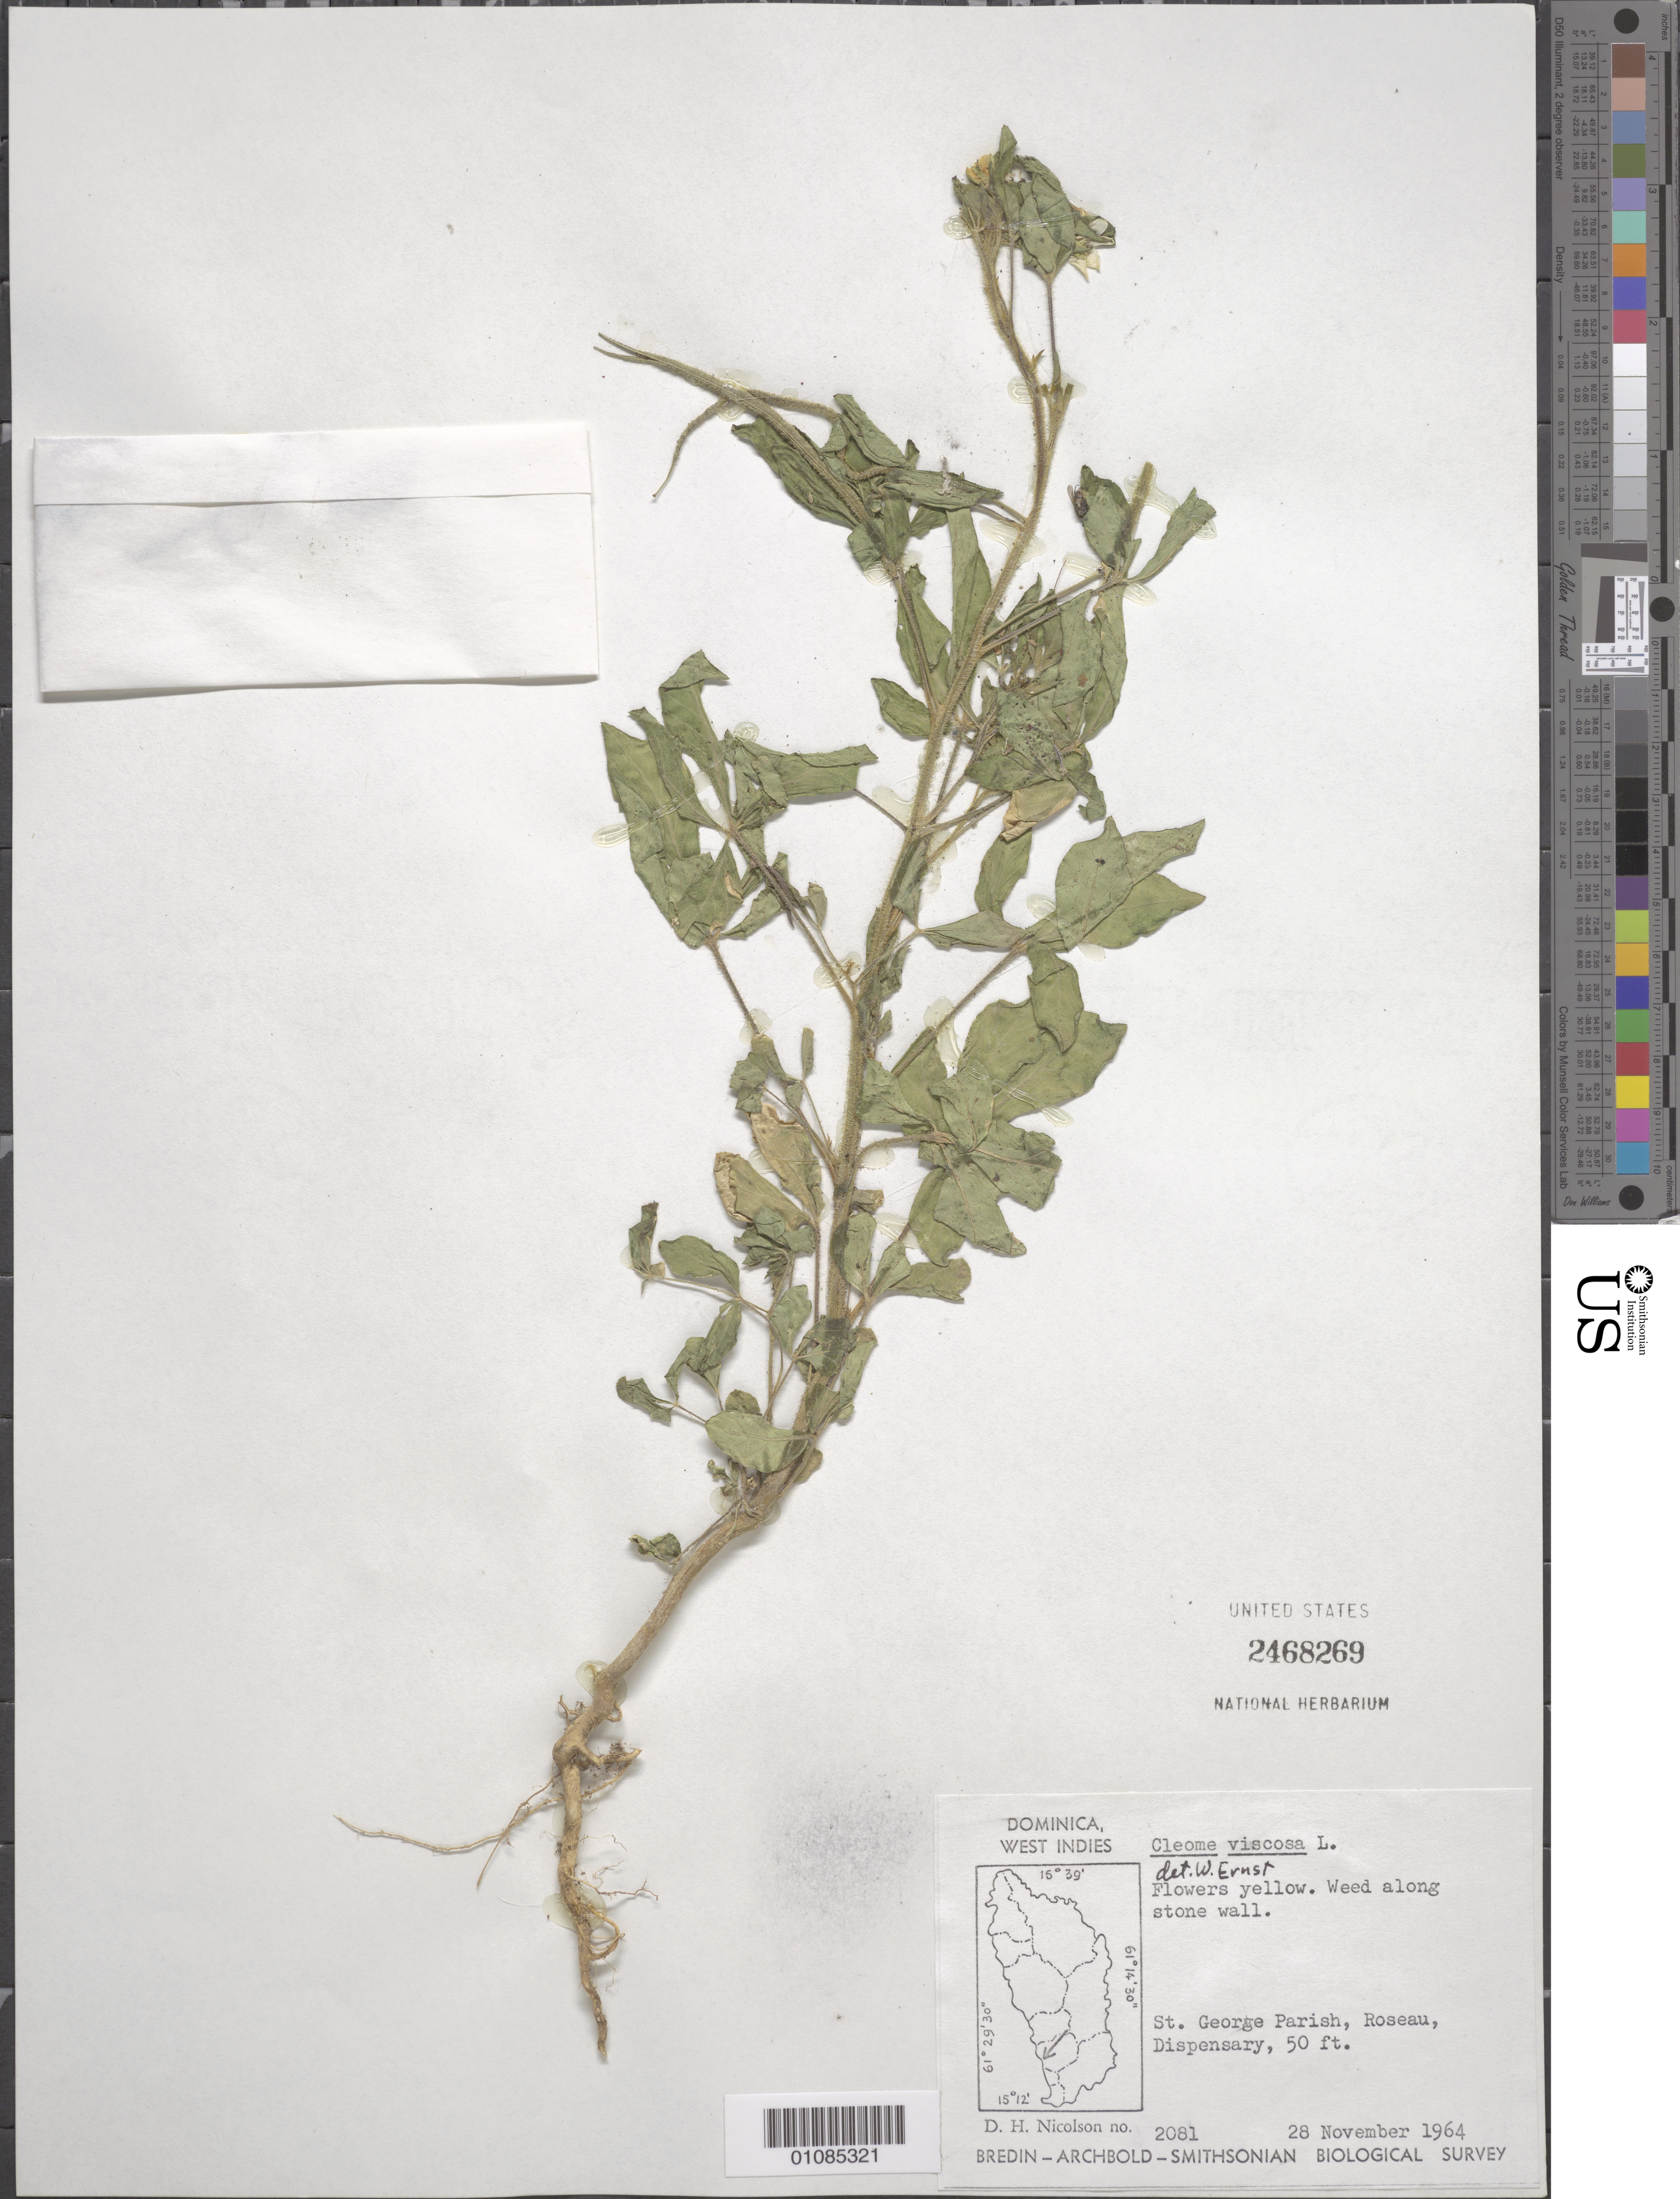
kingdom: Plantae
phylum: Tracheophyta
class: Magnoliopsida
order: Brassicales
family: Cleomaceae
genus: Arivela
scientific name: Arivela viscosa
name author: (L.) Raf.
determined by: Strong, M. T., (US), Smithsonian Institution - National Museum of Natural History (UNITED STATES)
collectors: D. H. Nicolson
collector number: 2081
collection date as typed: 28 Nov 1964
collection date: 1964-11-28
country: Dominica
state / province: St. George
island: Dominica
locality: St. George Parish, Roseau, Dispensary.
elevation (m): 15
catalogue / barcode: US 2468269